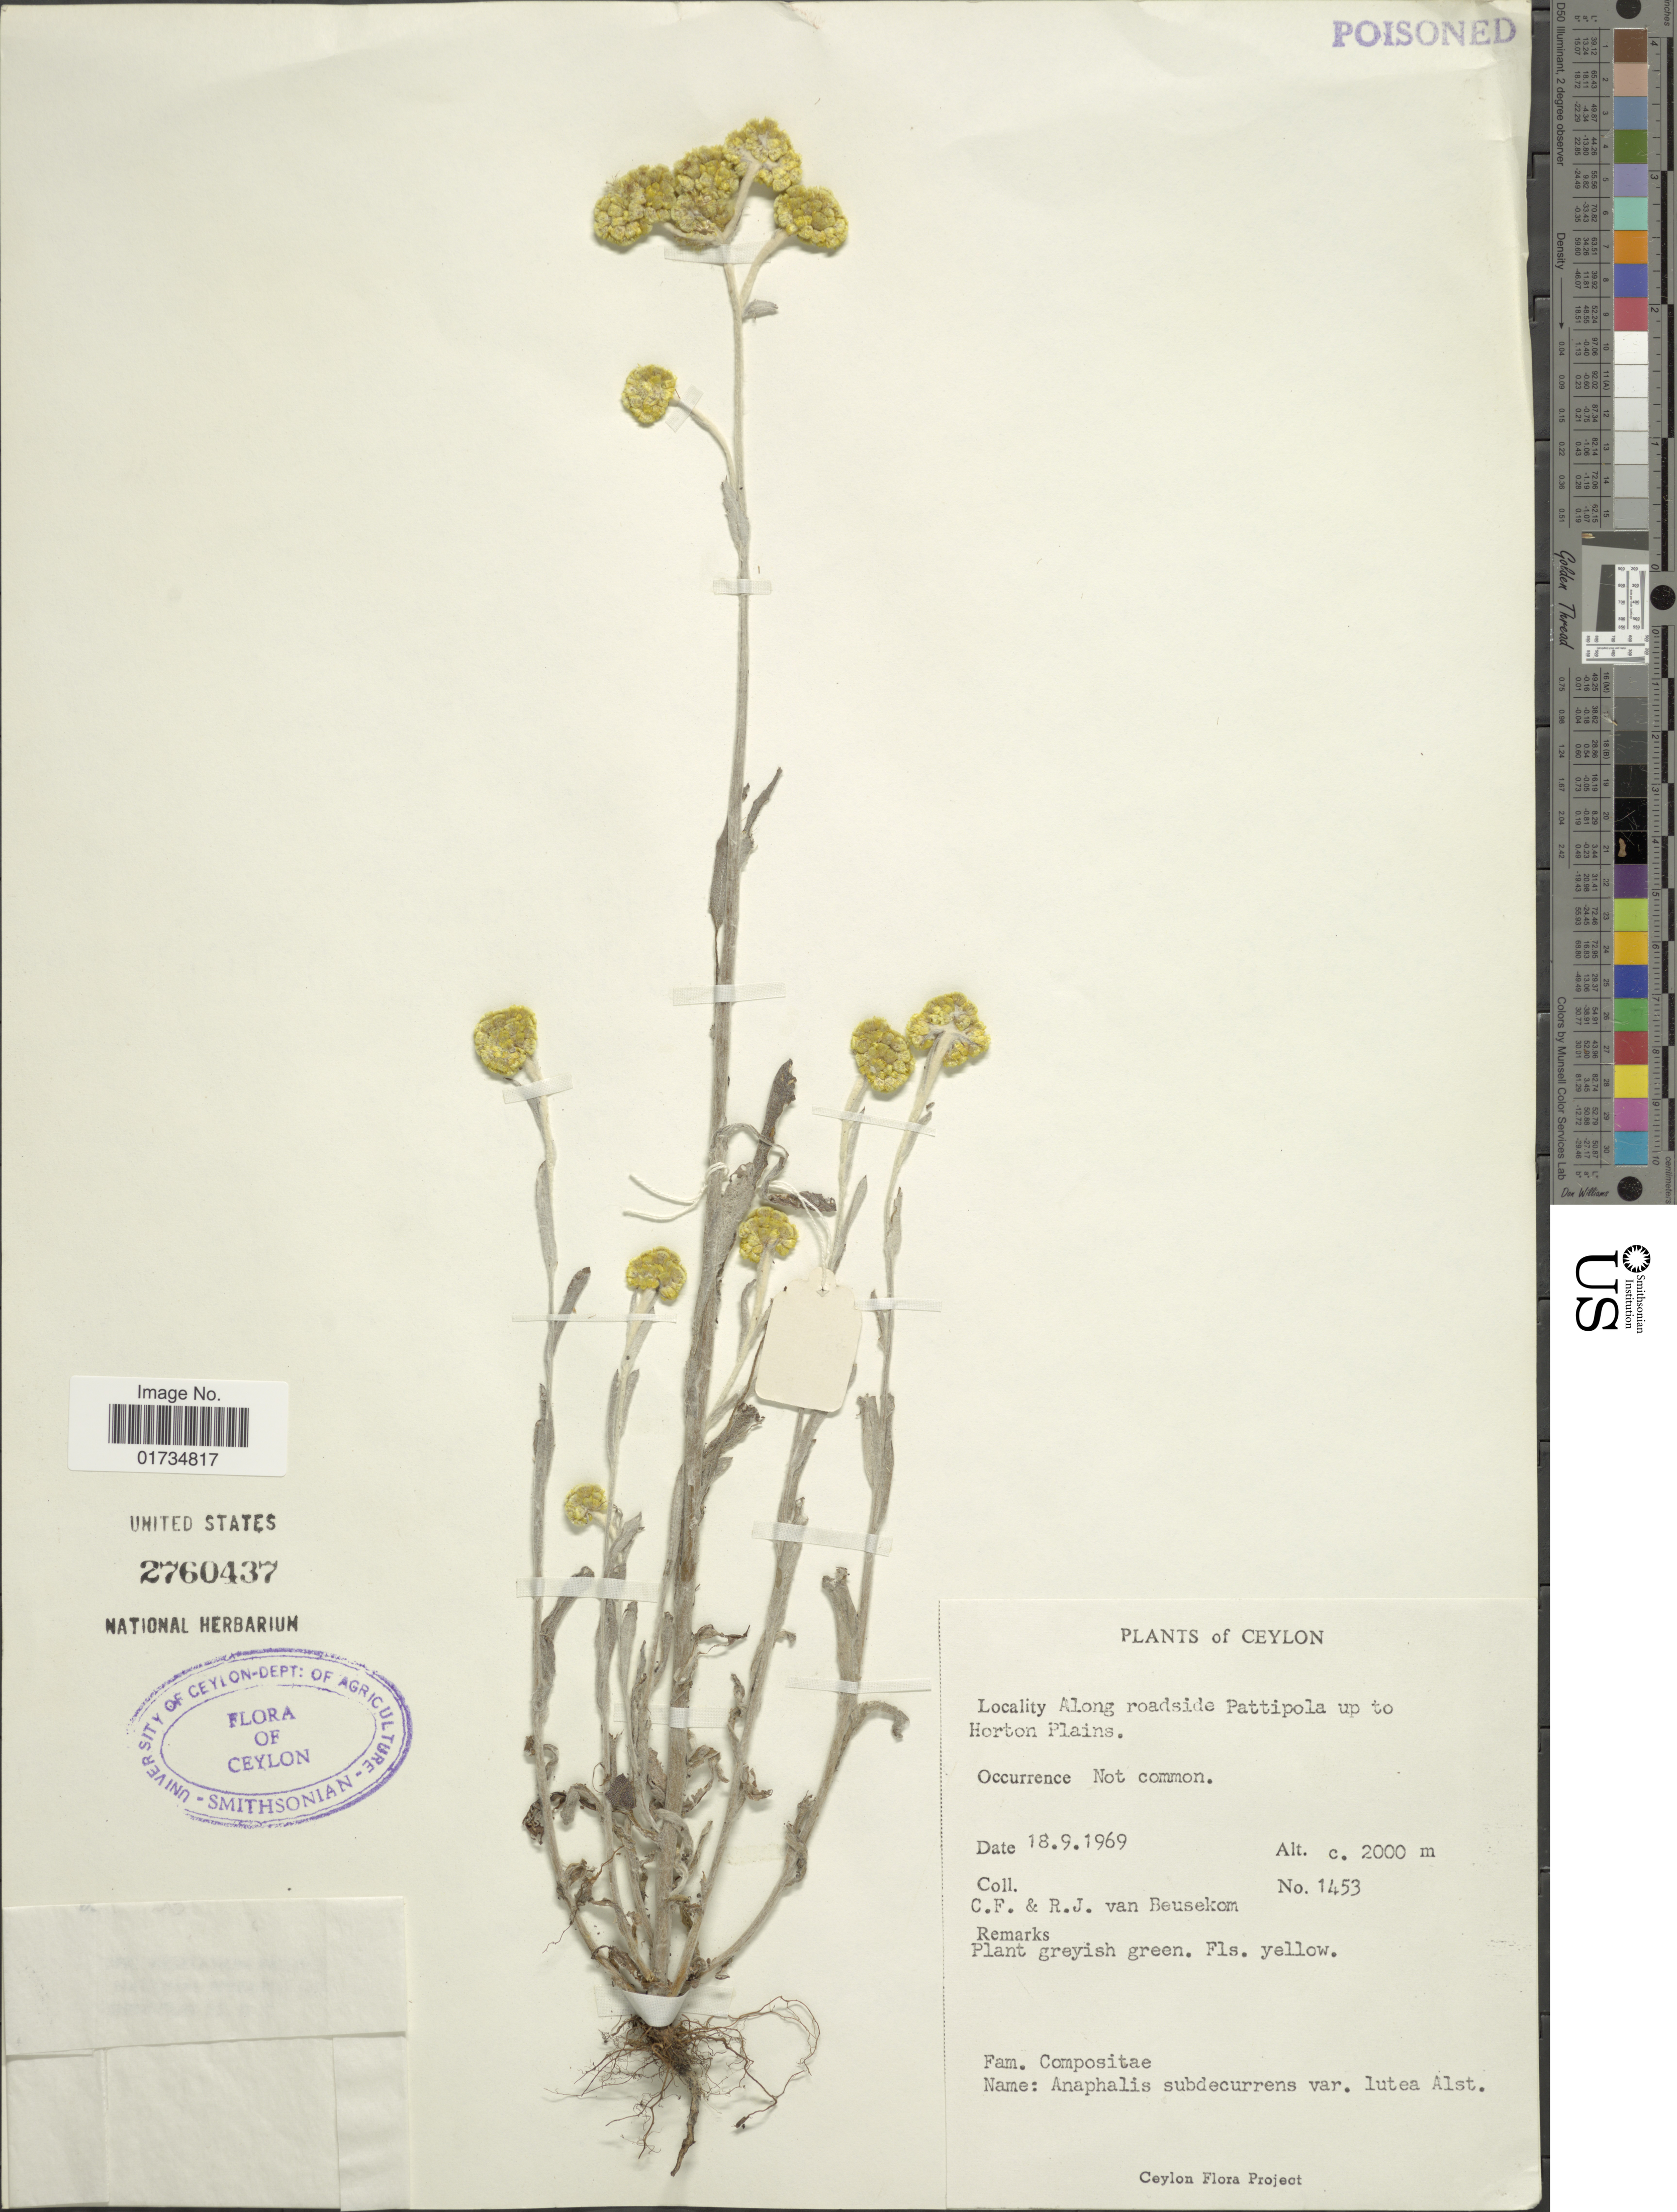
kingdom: Plantae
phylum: Tracheophyta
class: Magnoliopsida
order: Asterales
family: Asteraceae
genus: Pseudognaphalium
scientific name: Pseudognaphalium affine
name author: (D. Don) Anderb.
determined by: Chen, Y. S.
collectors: C. van Beusecom & R. van Beusecom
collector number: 1453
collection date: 1969-09-18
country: Sri Lanka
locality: Ceylon. Along roadside Pattipola up to Horton Plains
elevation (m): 2000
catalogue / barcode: US 2760437